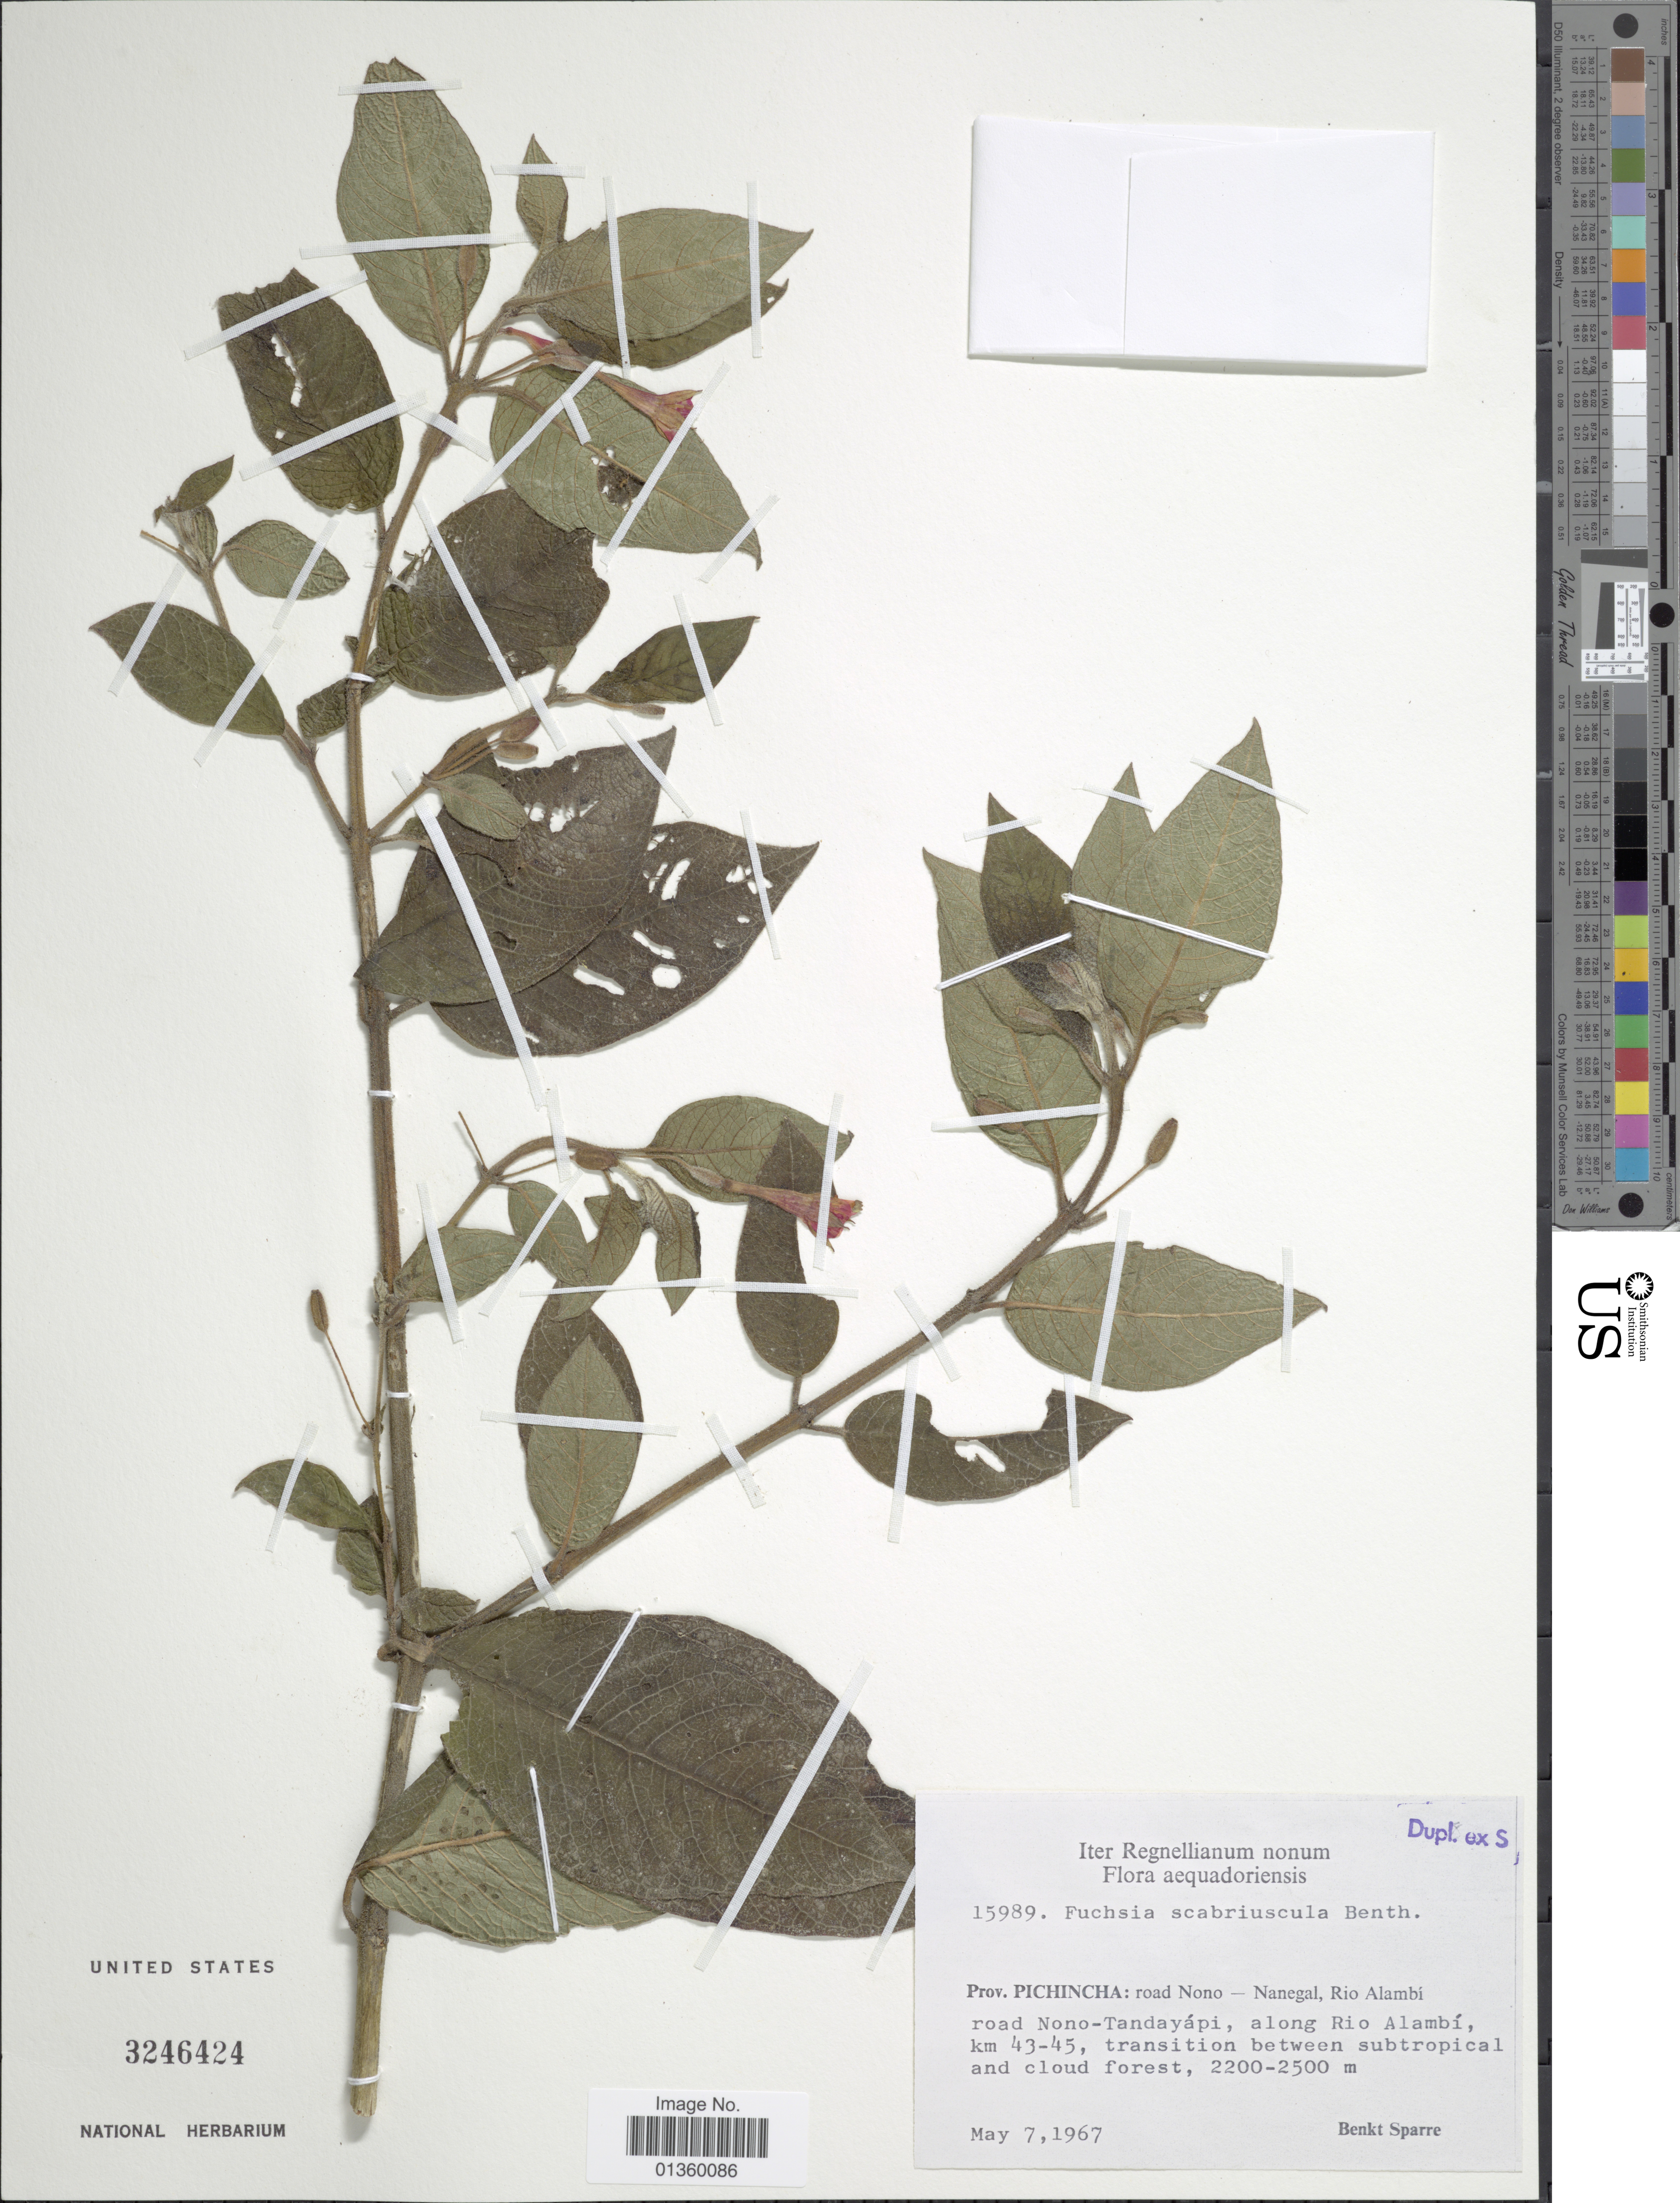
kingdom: Plantae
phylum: Tracheophyta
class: Magnoliopsida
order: Myrtales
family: Onagraceae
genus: Fuchsia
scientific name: Fuchsia scabriuscula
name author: Benth.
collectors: B. Sparre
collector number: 15989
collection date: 1967-05-07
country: Ecuador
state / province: Pichincha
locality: Road Nono - Nanegal, Rio Alambi road Nono-Tandayápi, along Rio Alambí km 43-45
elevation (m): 2200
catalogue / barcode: US 3246424